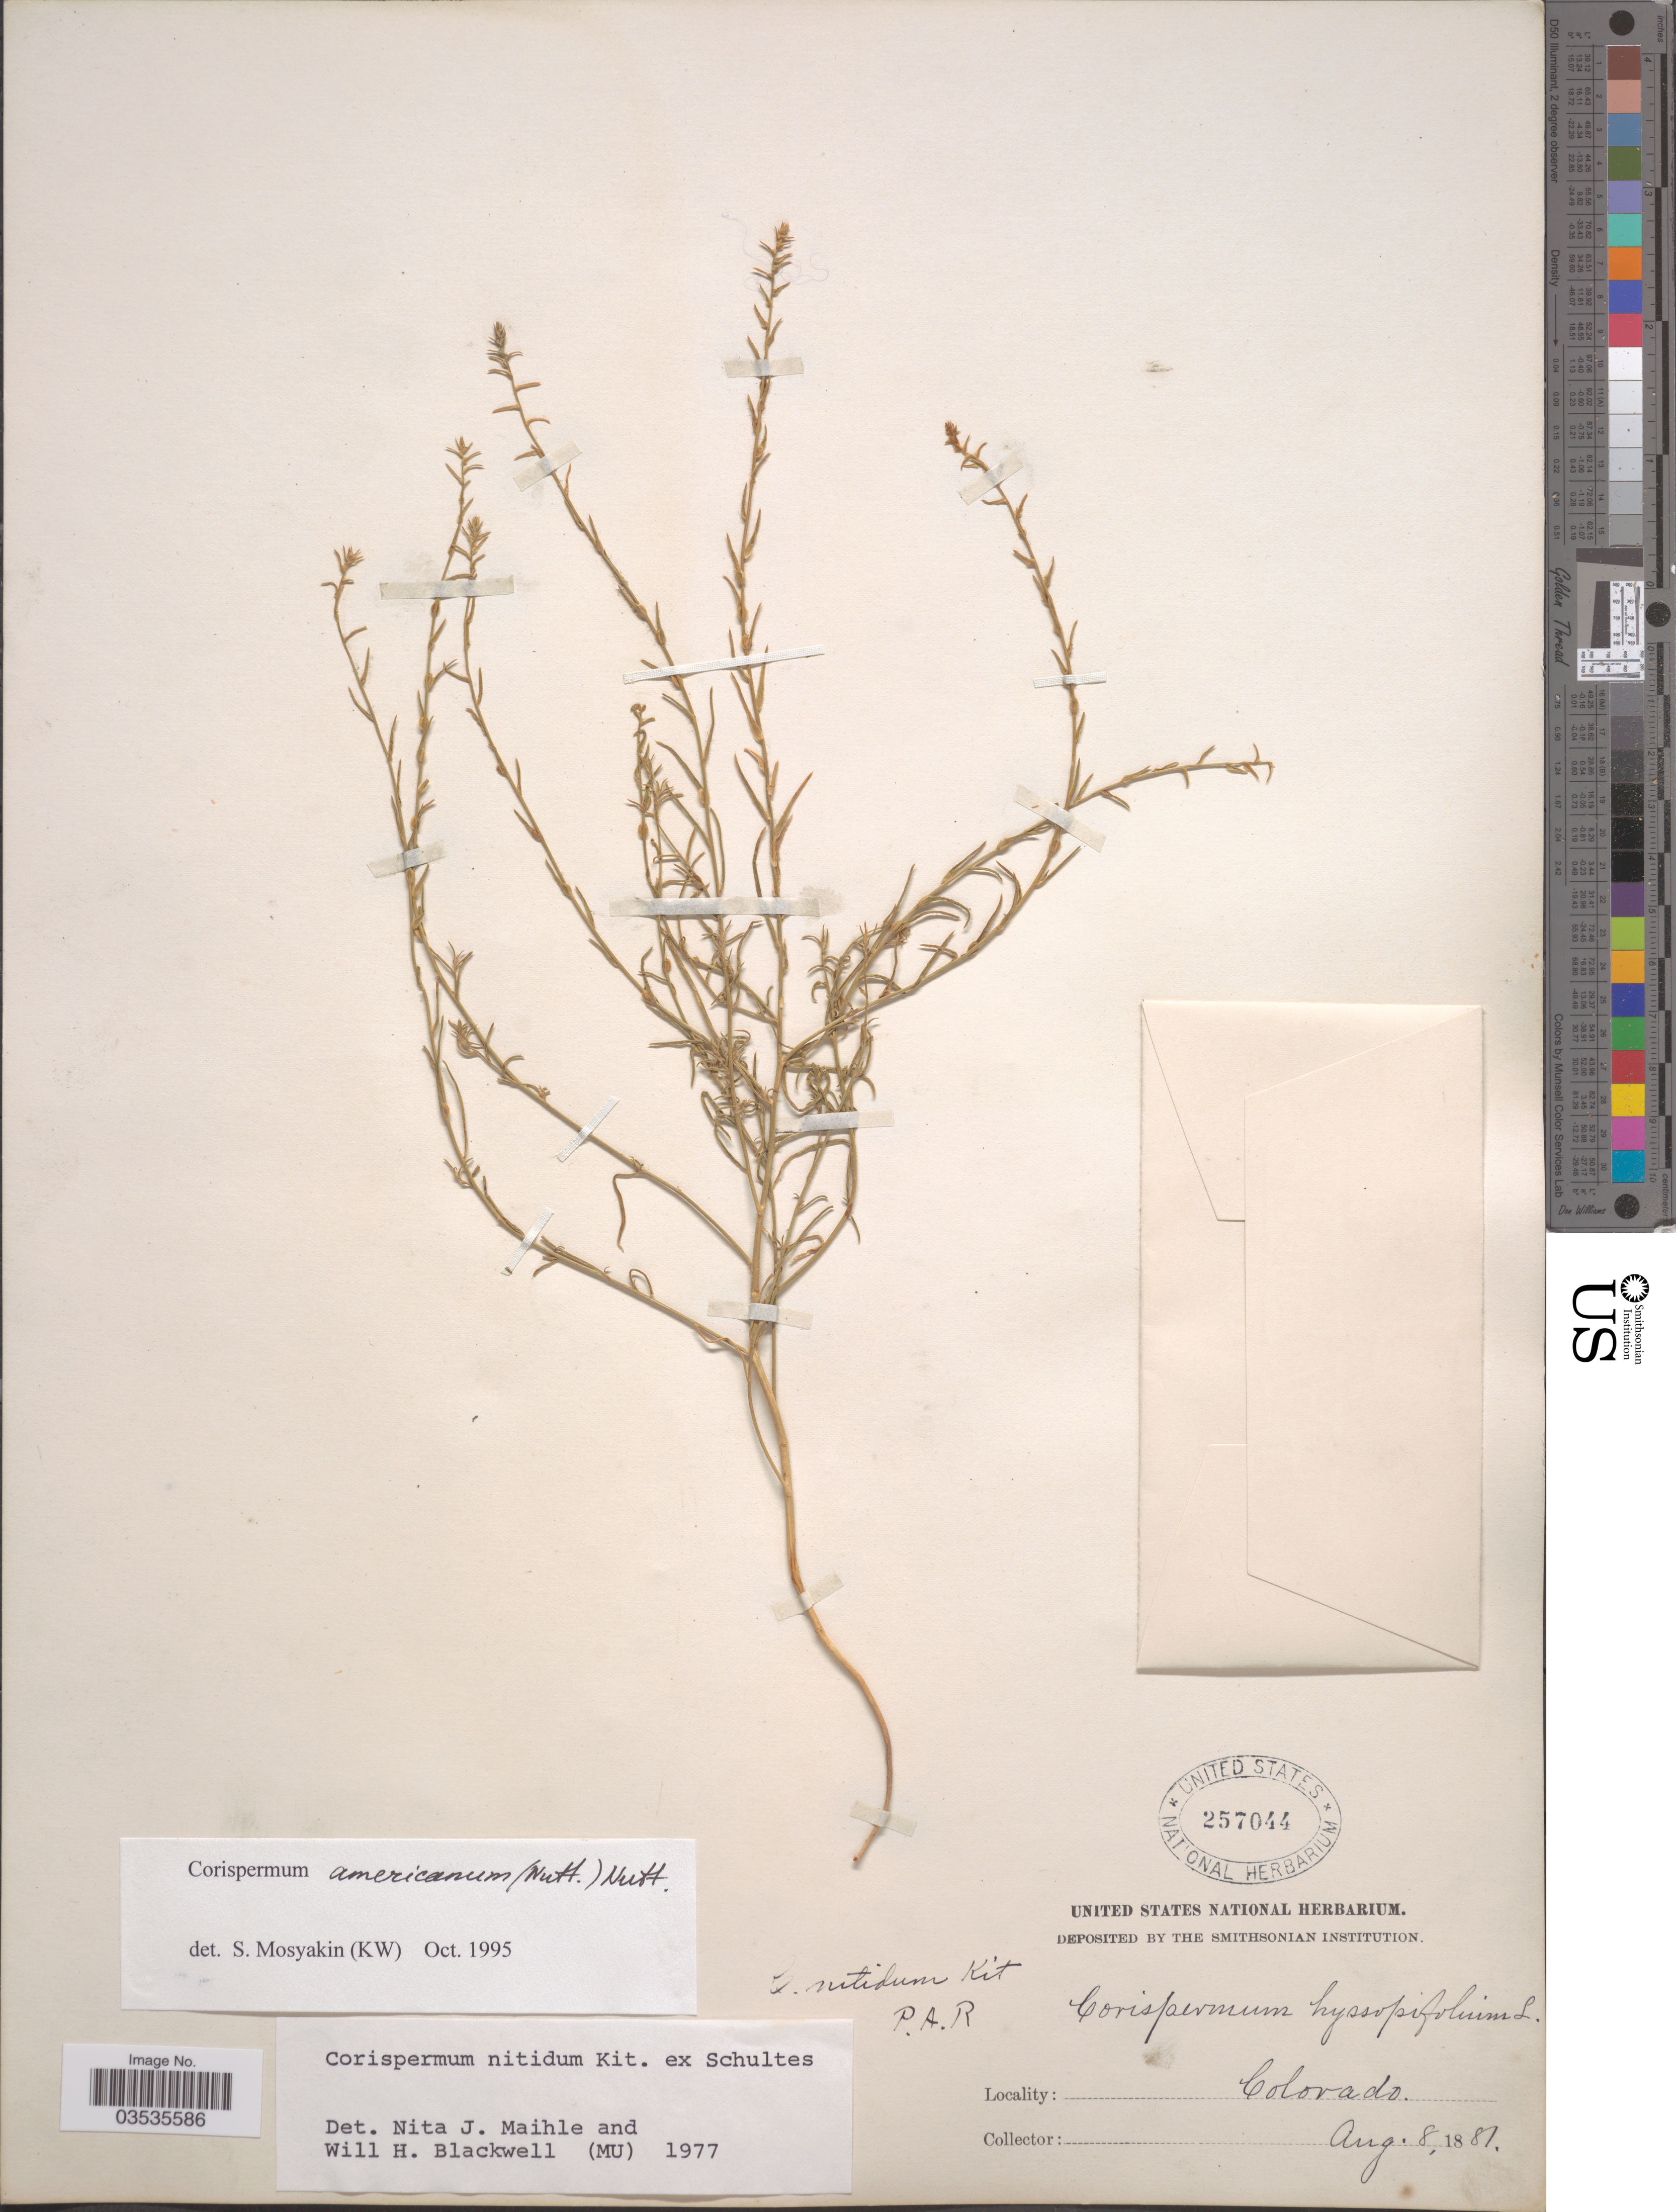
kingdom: Plantae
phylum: Tracheophyta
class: Magnoliopsida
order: Caryophyllales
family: Amaranthaceae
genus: Corispermum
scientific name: Corispermum americanum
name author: (Nutt.) Nutt.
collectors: ex herb. United States National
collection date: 1881-08-08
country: United States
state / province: Colorado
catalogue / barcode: US 257044